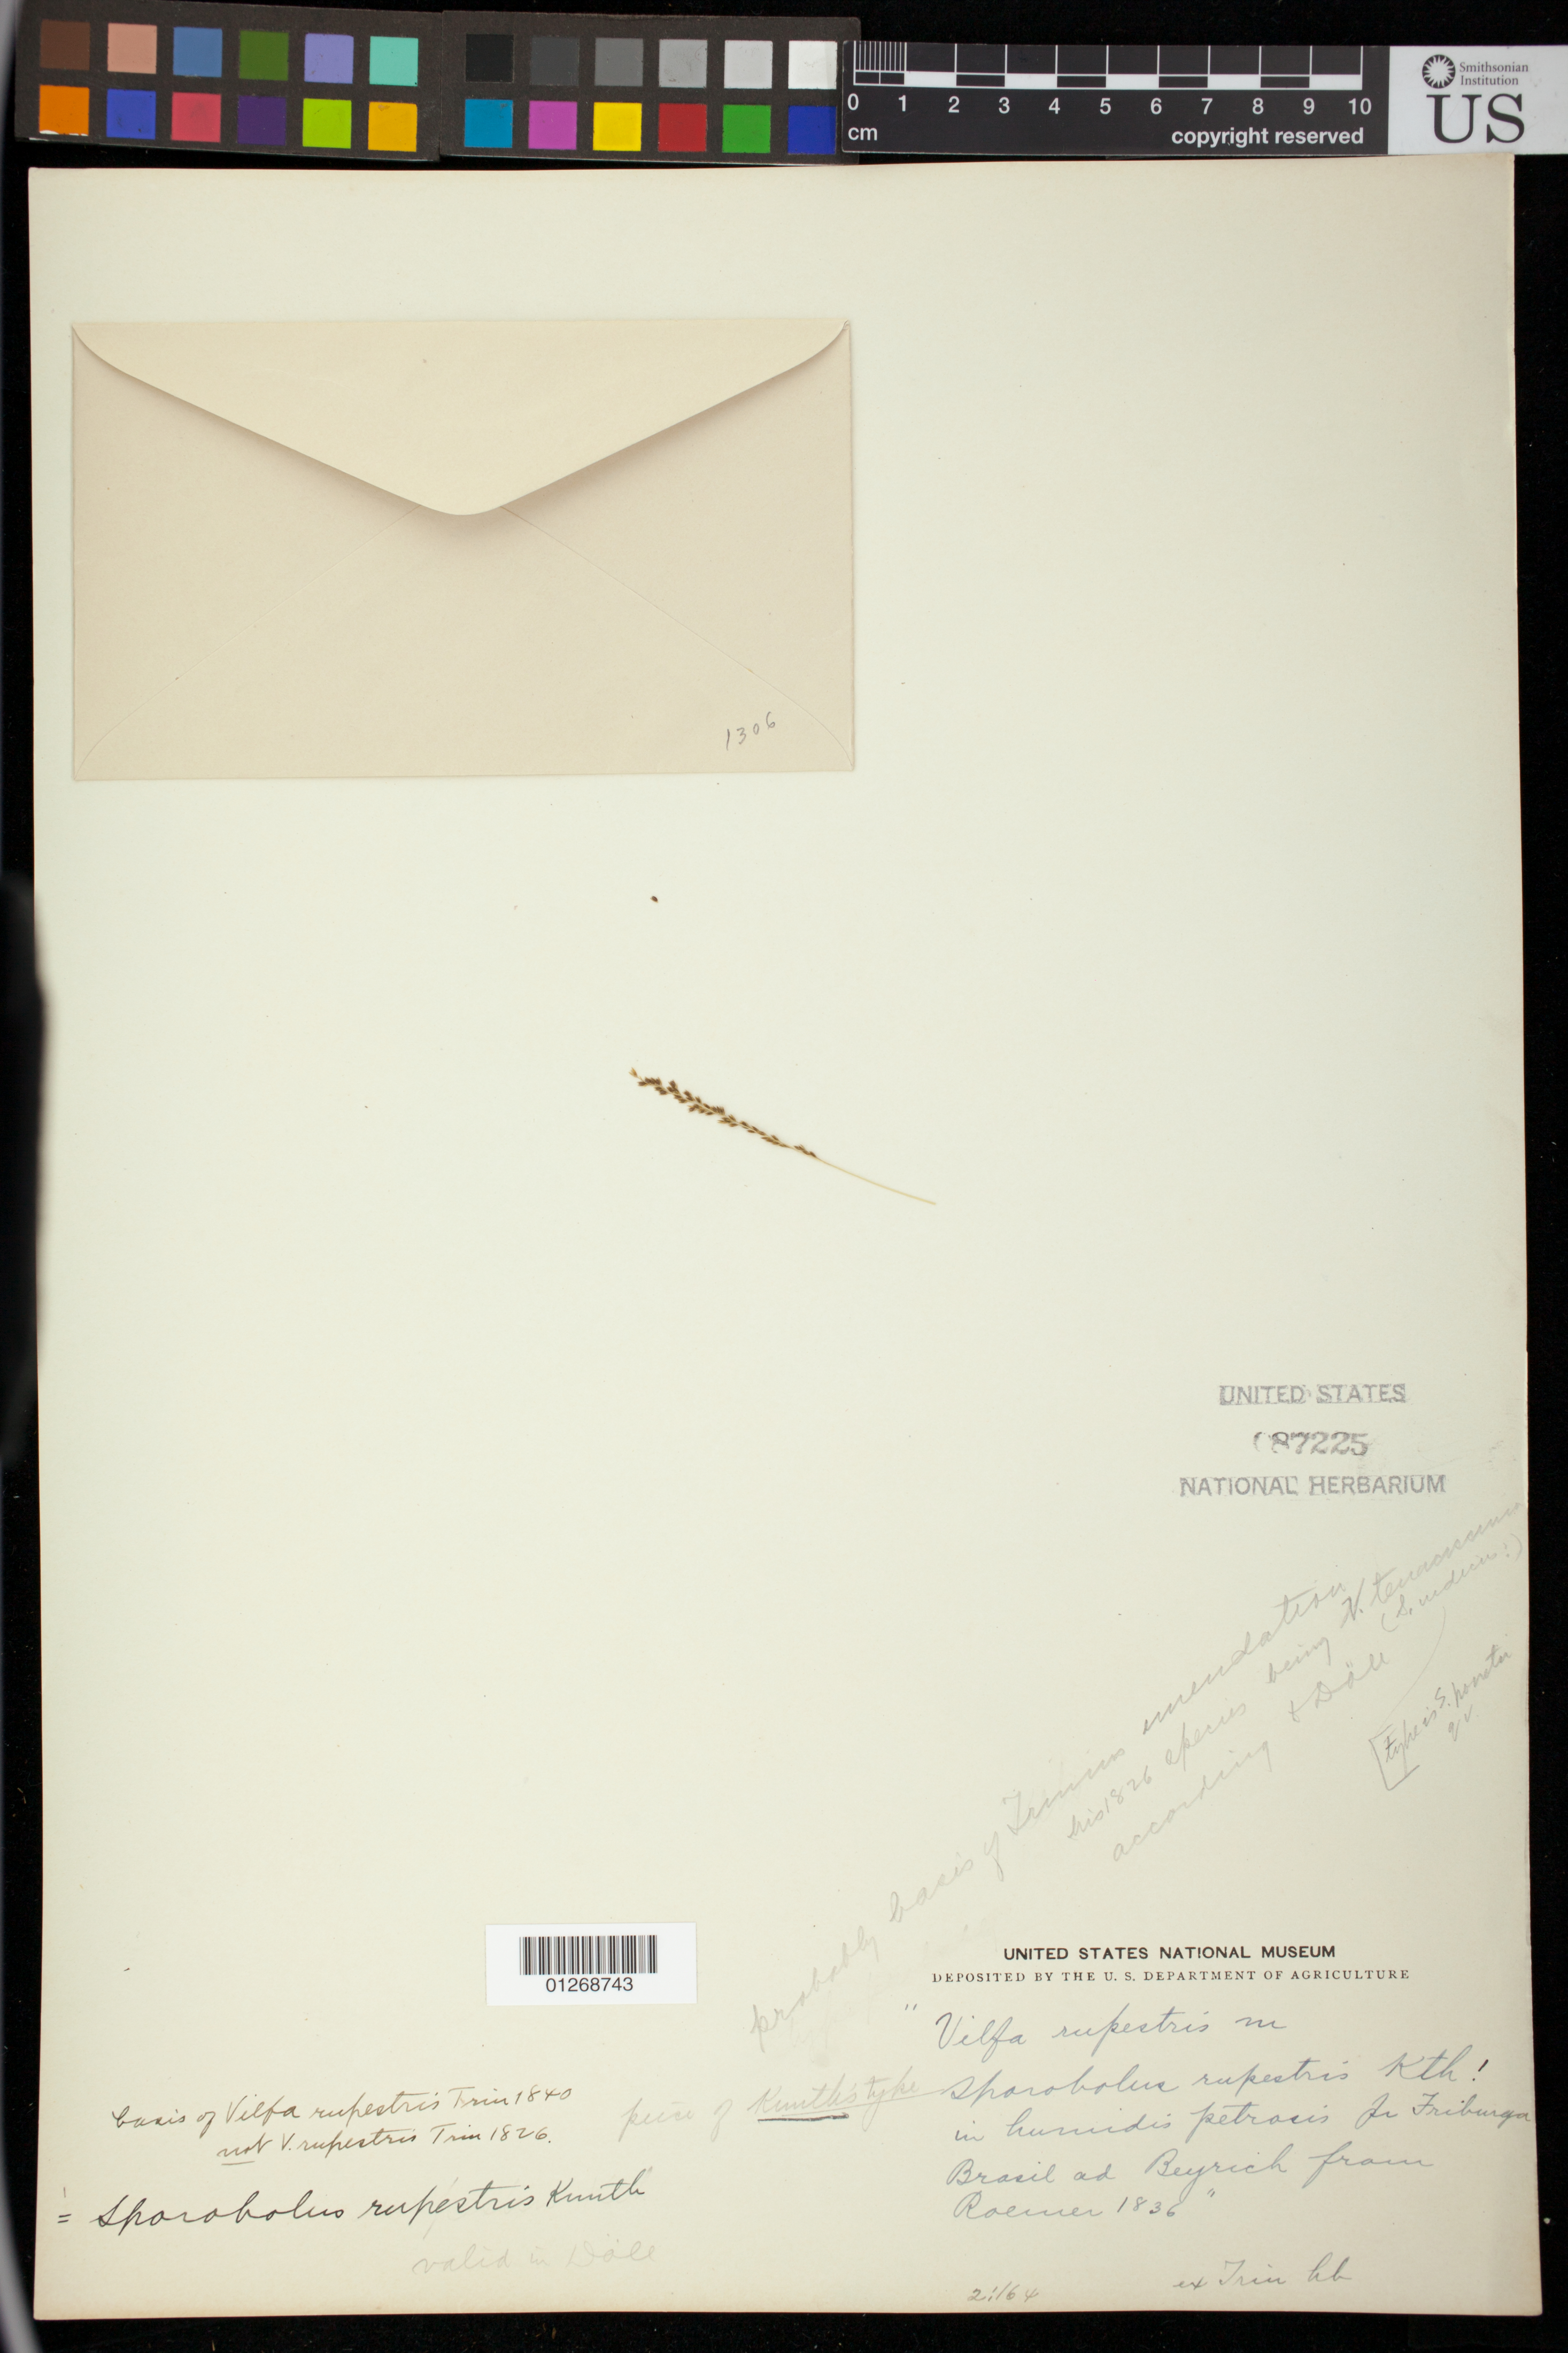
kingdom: Plantae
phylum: Tracheophyta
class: Liliopsida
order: Poales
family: Poaceae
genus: Sporobolus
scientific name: Sporobolus rupestris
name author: Kunth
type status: Type Collection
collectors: H. K. Beyrich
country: Brazil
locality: In humidis petrosis pr. Friburga Brasil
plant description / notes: Fragmentary material of type specimen ex herb. Trin.; Protologue, "Crescit in rimis madidis rupium prope Novum Friburgum Brasiliae. Floret Januario." "Je dois la communication de cette jolie espèce à obligeance de M. Beyrich, qui l'a recuillie au Brésil."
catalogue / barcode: US 87225